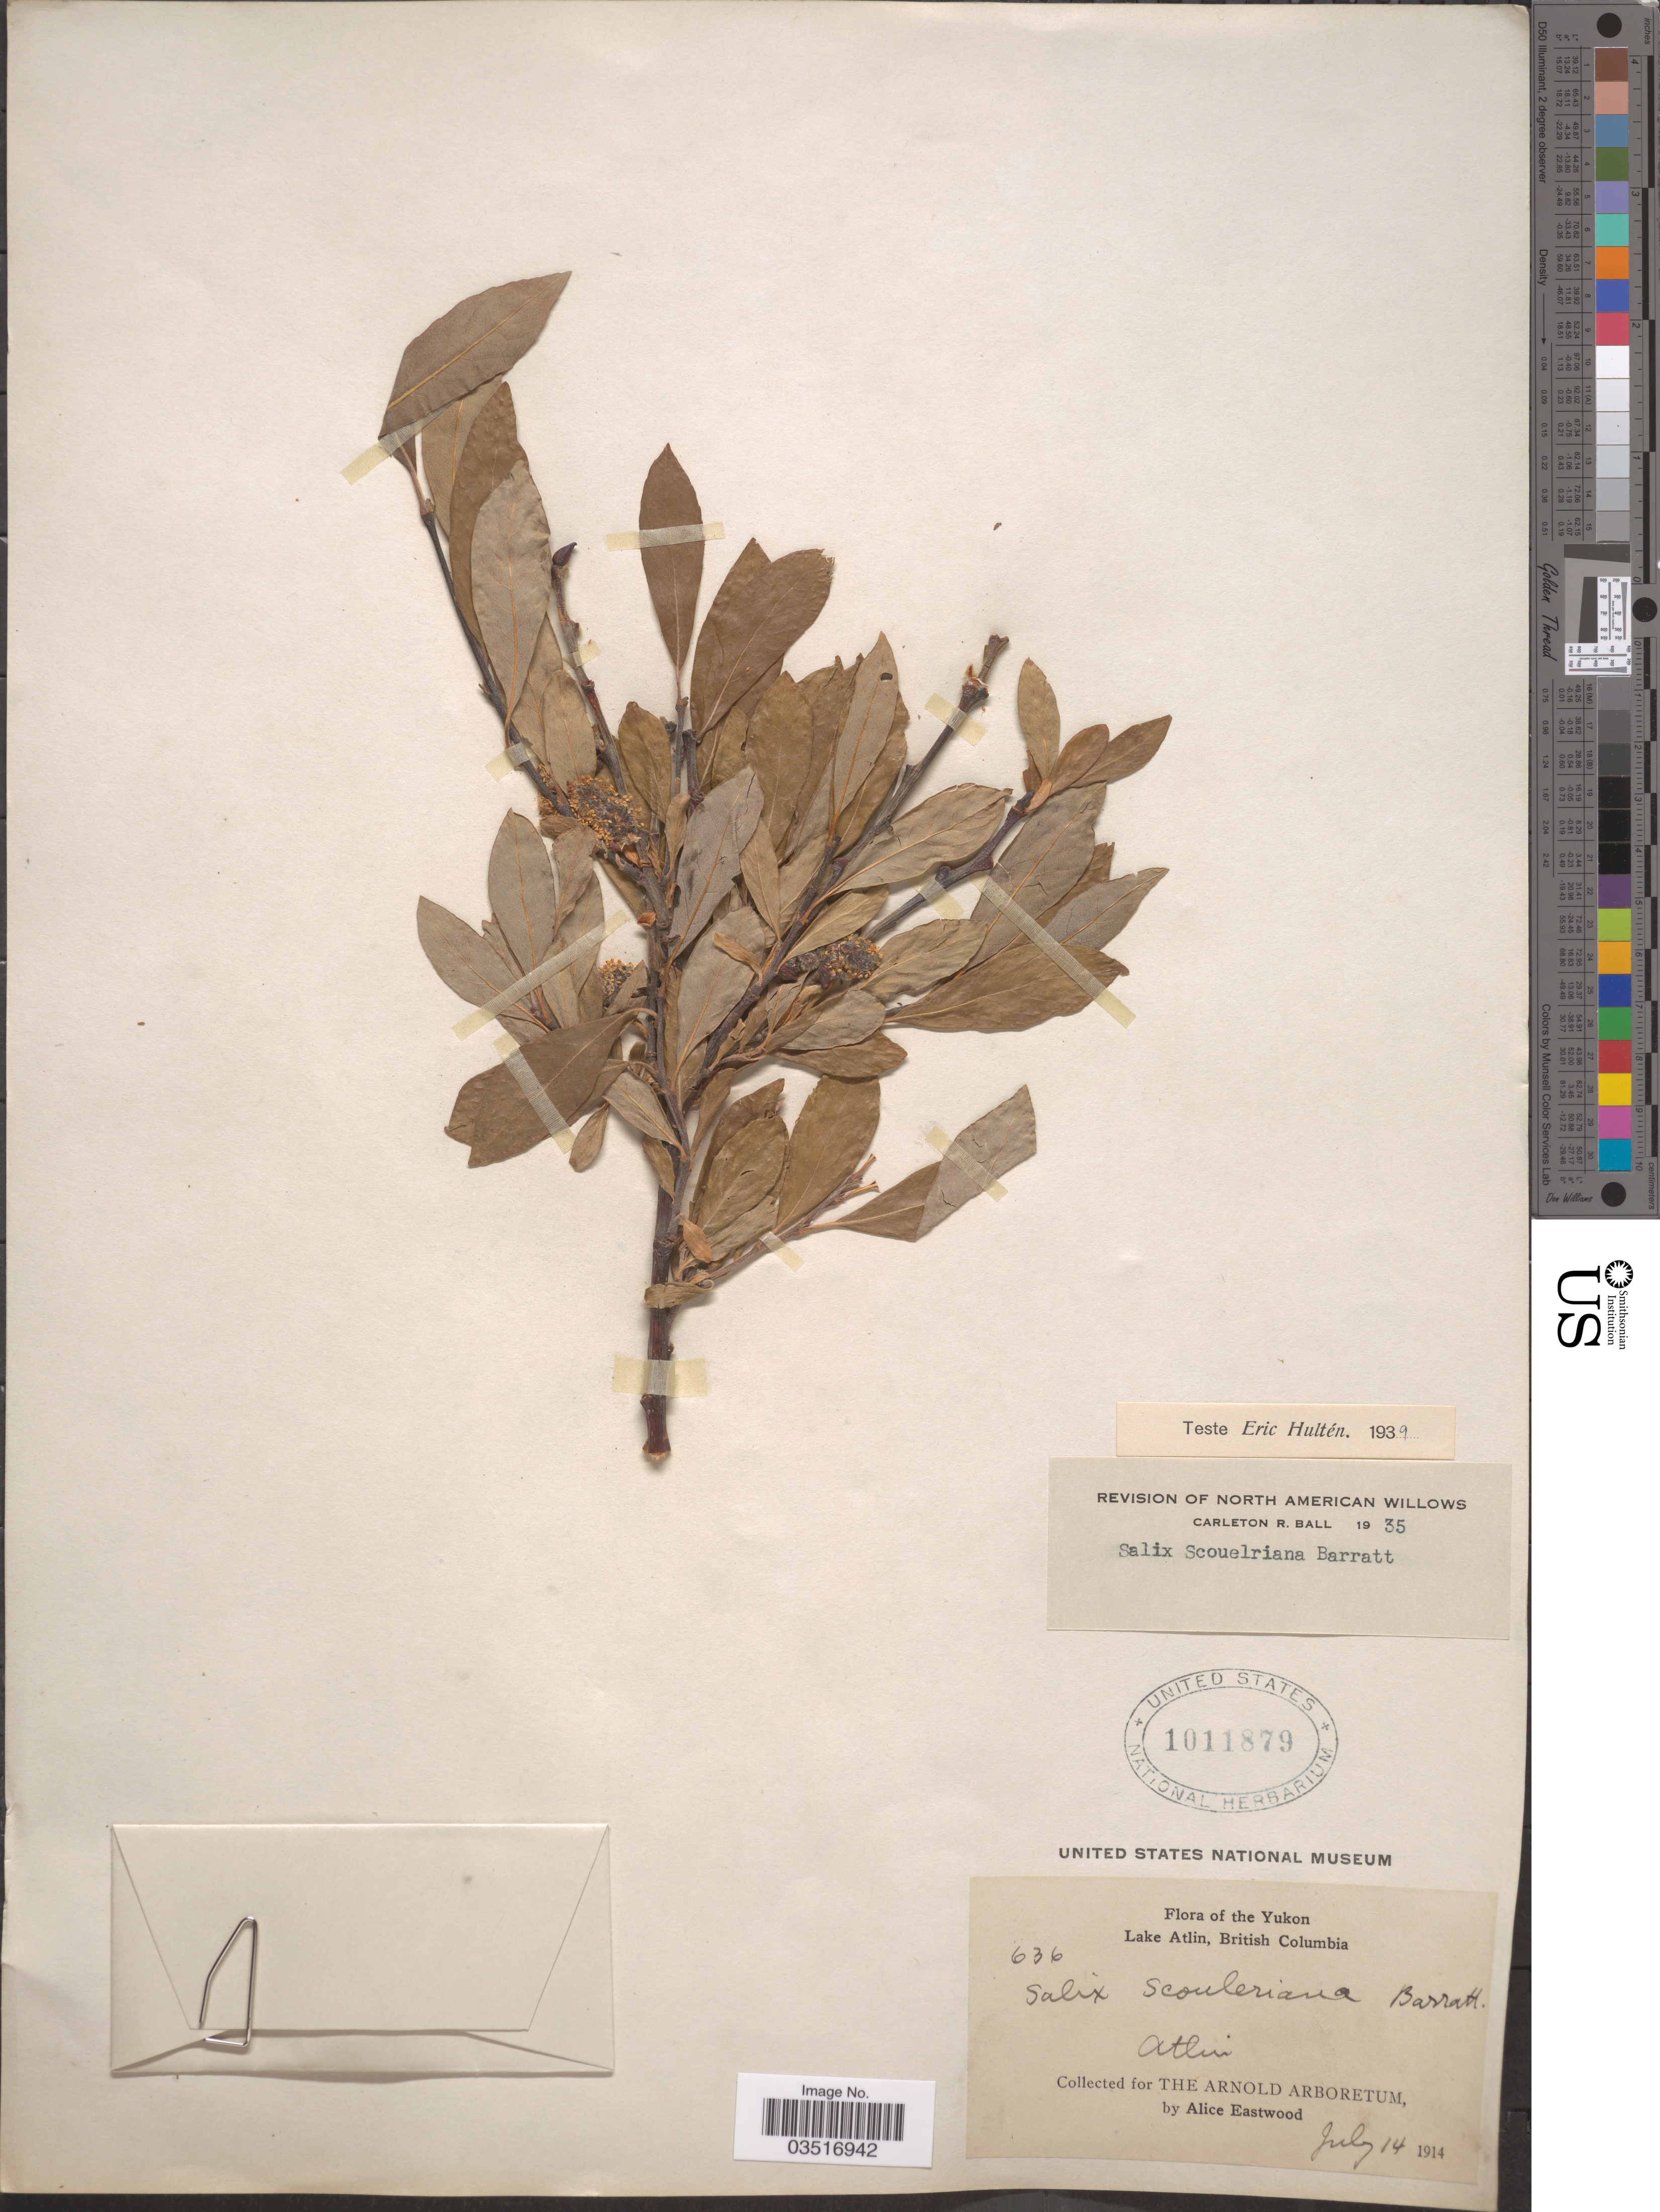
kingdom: Plantae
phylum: Tracheophyta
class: Magnoliopsida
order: Malpighiales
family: Salicaceae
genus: Salix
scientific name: Salix scouleriana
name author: Barratt ex Hook.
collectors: A. Eastwood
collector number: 636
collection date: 1914-07-14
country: Canada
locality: Yukon. Lake Atlin, British Columbia. Atlin.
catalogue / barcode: US 1011879